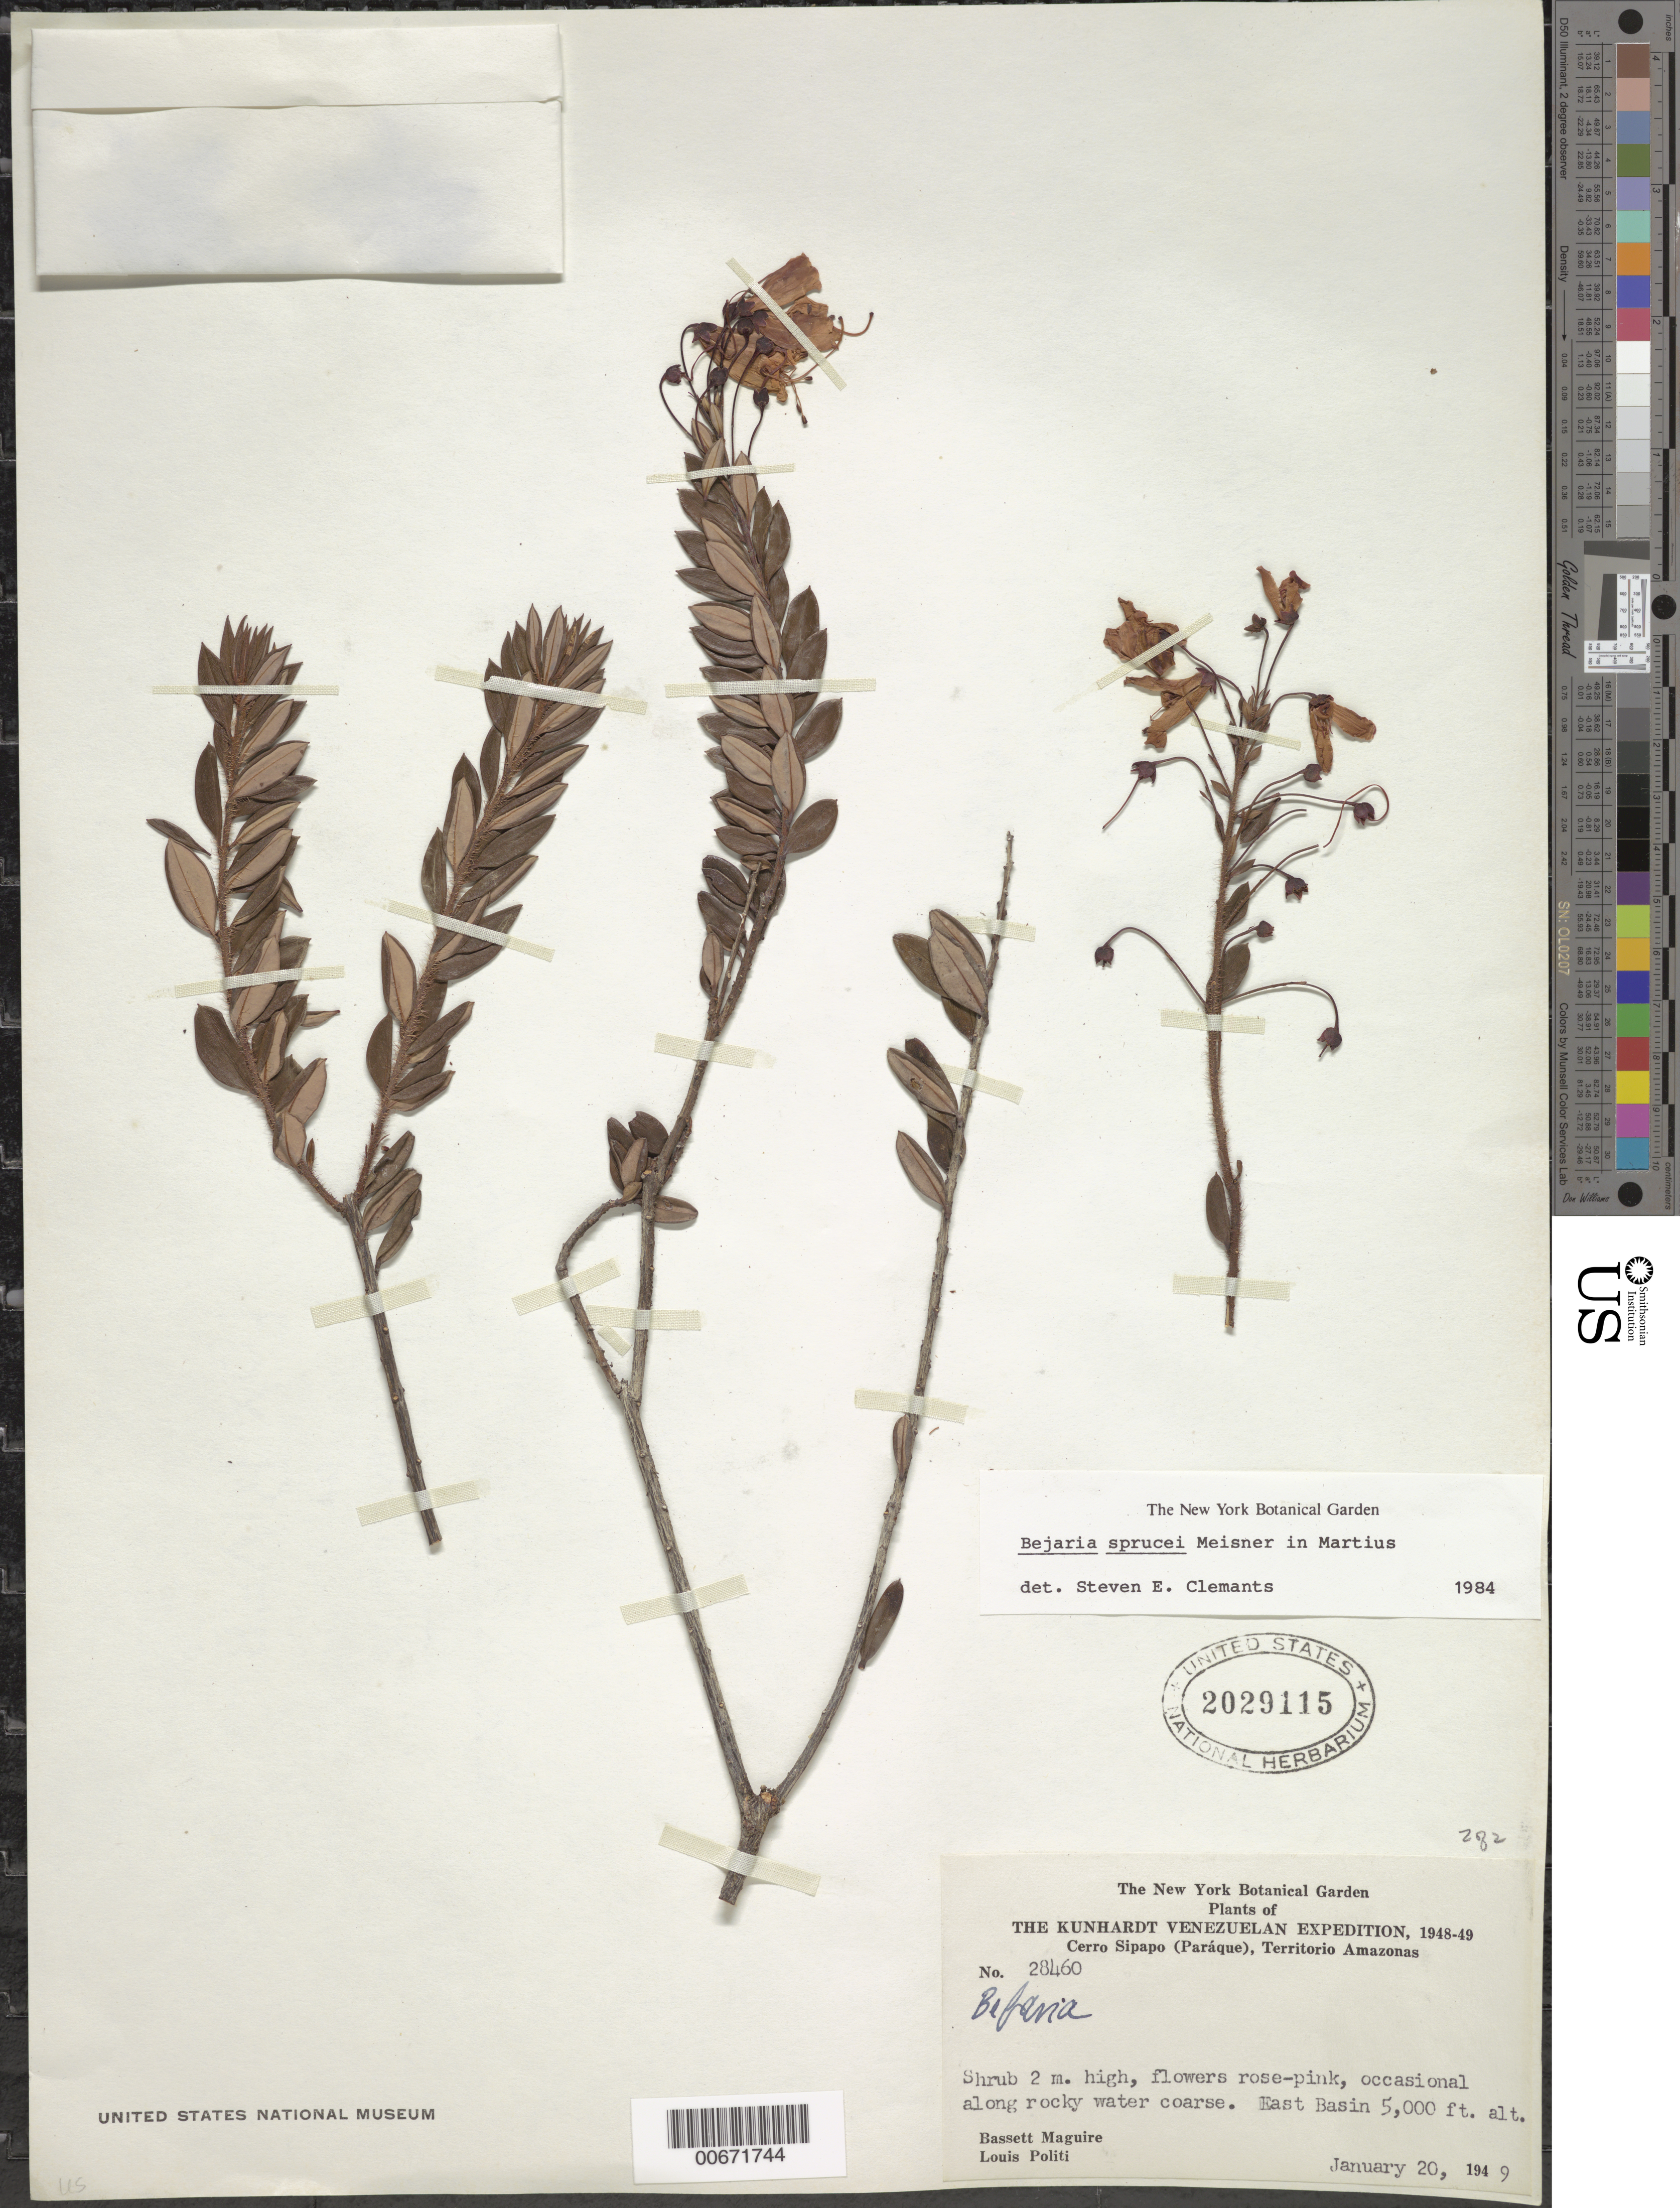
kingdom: Plantae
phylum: Tracheophyta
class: Magnoliopsida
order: Ericales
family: Ericaceae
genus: Befaria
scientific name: Befaria sprucei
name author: Meisn.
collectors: B. Maguire & L. Politi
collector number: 28460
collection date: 1949-01-20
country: Venezuela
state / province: Amazonas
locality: Cerro Sipapo (Paráque), Territorio Amazonas. Along rocky water course. East Basin.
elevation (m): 1524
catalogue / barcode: US 2029115